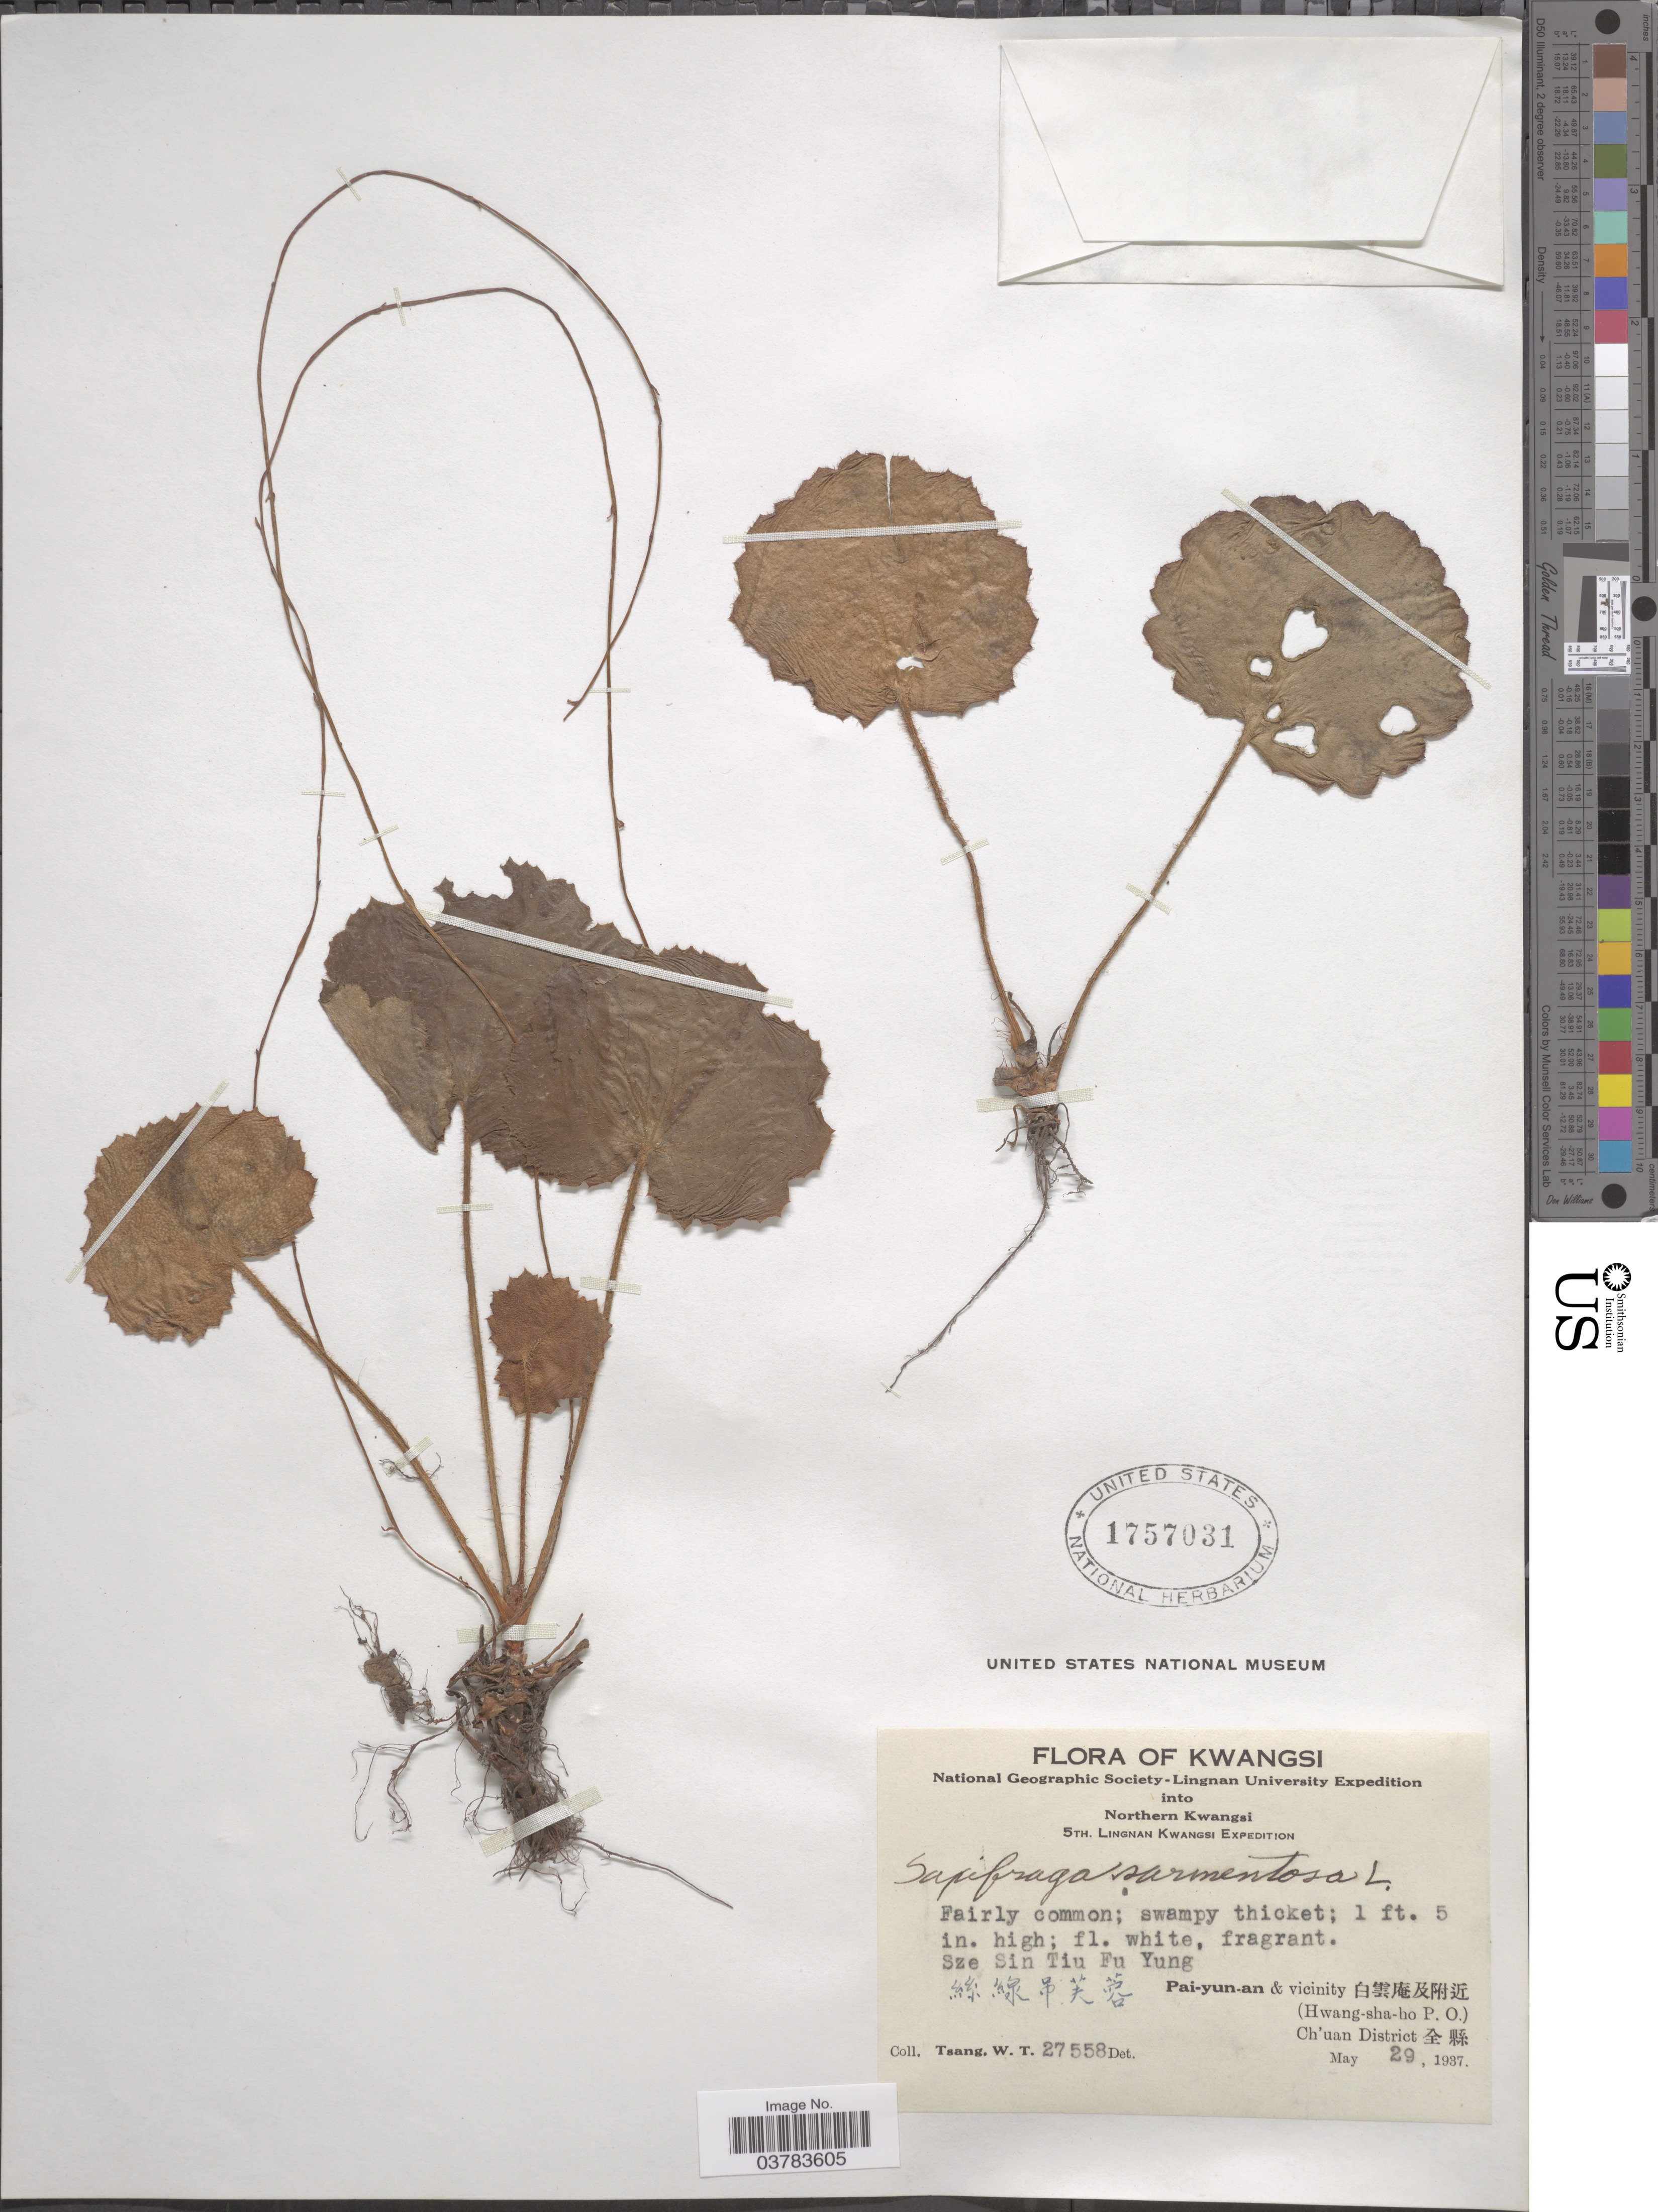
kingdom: Plantae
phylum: Tracheophyta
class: Magnoliopsida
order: Saxifragales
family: Saxifragaceae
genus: Saxifraga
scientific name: Saxifraga sarmentosa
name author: L. f.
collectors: W. T. Tsang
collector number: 27558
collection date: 1937-05-29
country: China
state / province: Guangxi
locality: Kwangsi. National Geographic Society-Lingnan University E[Foreign script]pedition into Northern Kwangsi. 5th. Lingnan Kwangsi E[Foreign script]pedition. Sze Sin Tiu Fu Yung. [Foreign script] Pai-yun-an & vicinity [Foreign script]. (Hwang-sha-ho P.O.). Ch'uan District [Foreign script].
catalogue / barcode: US 1757031